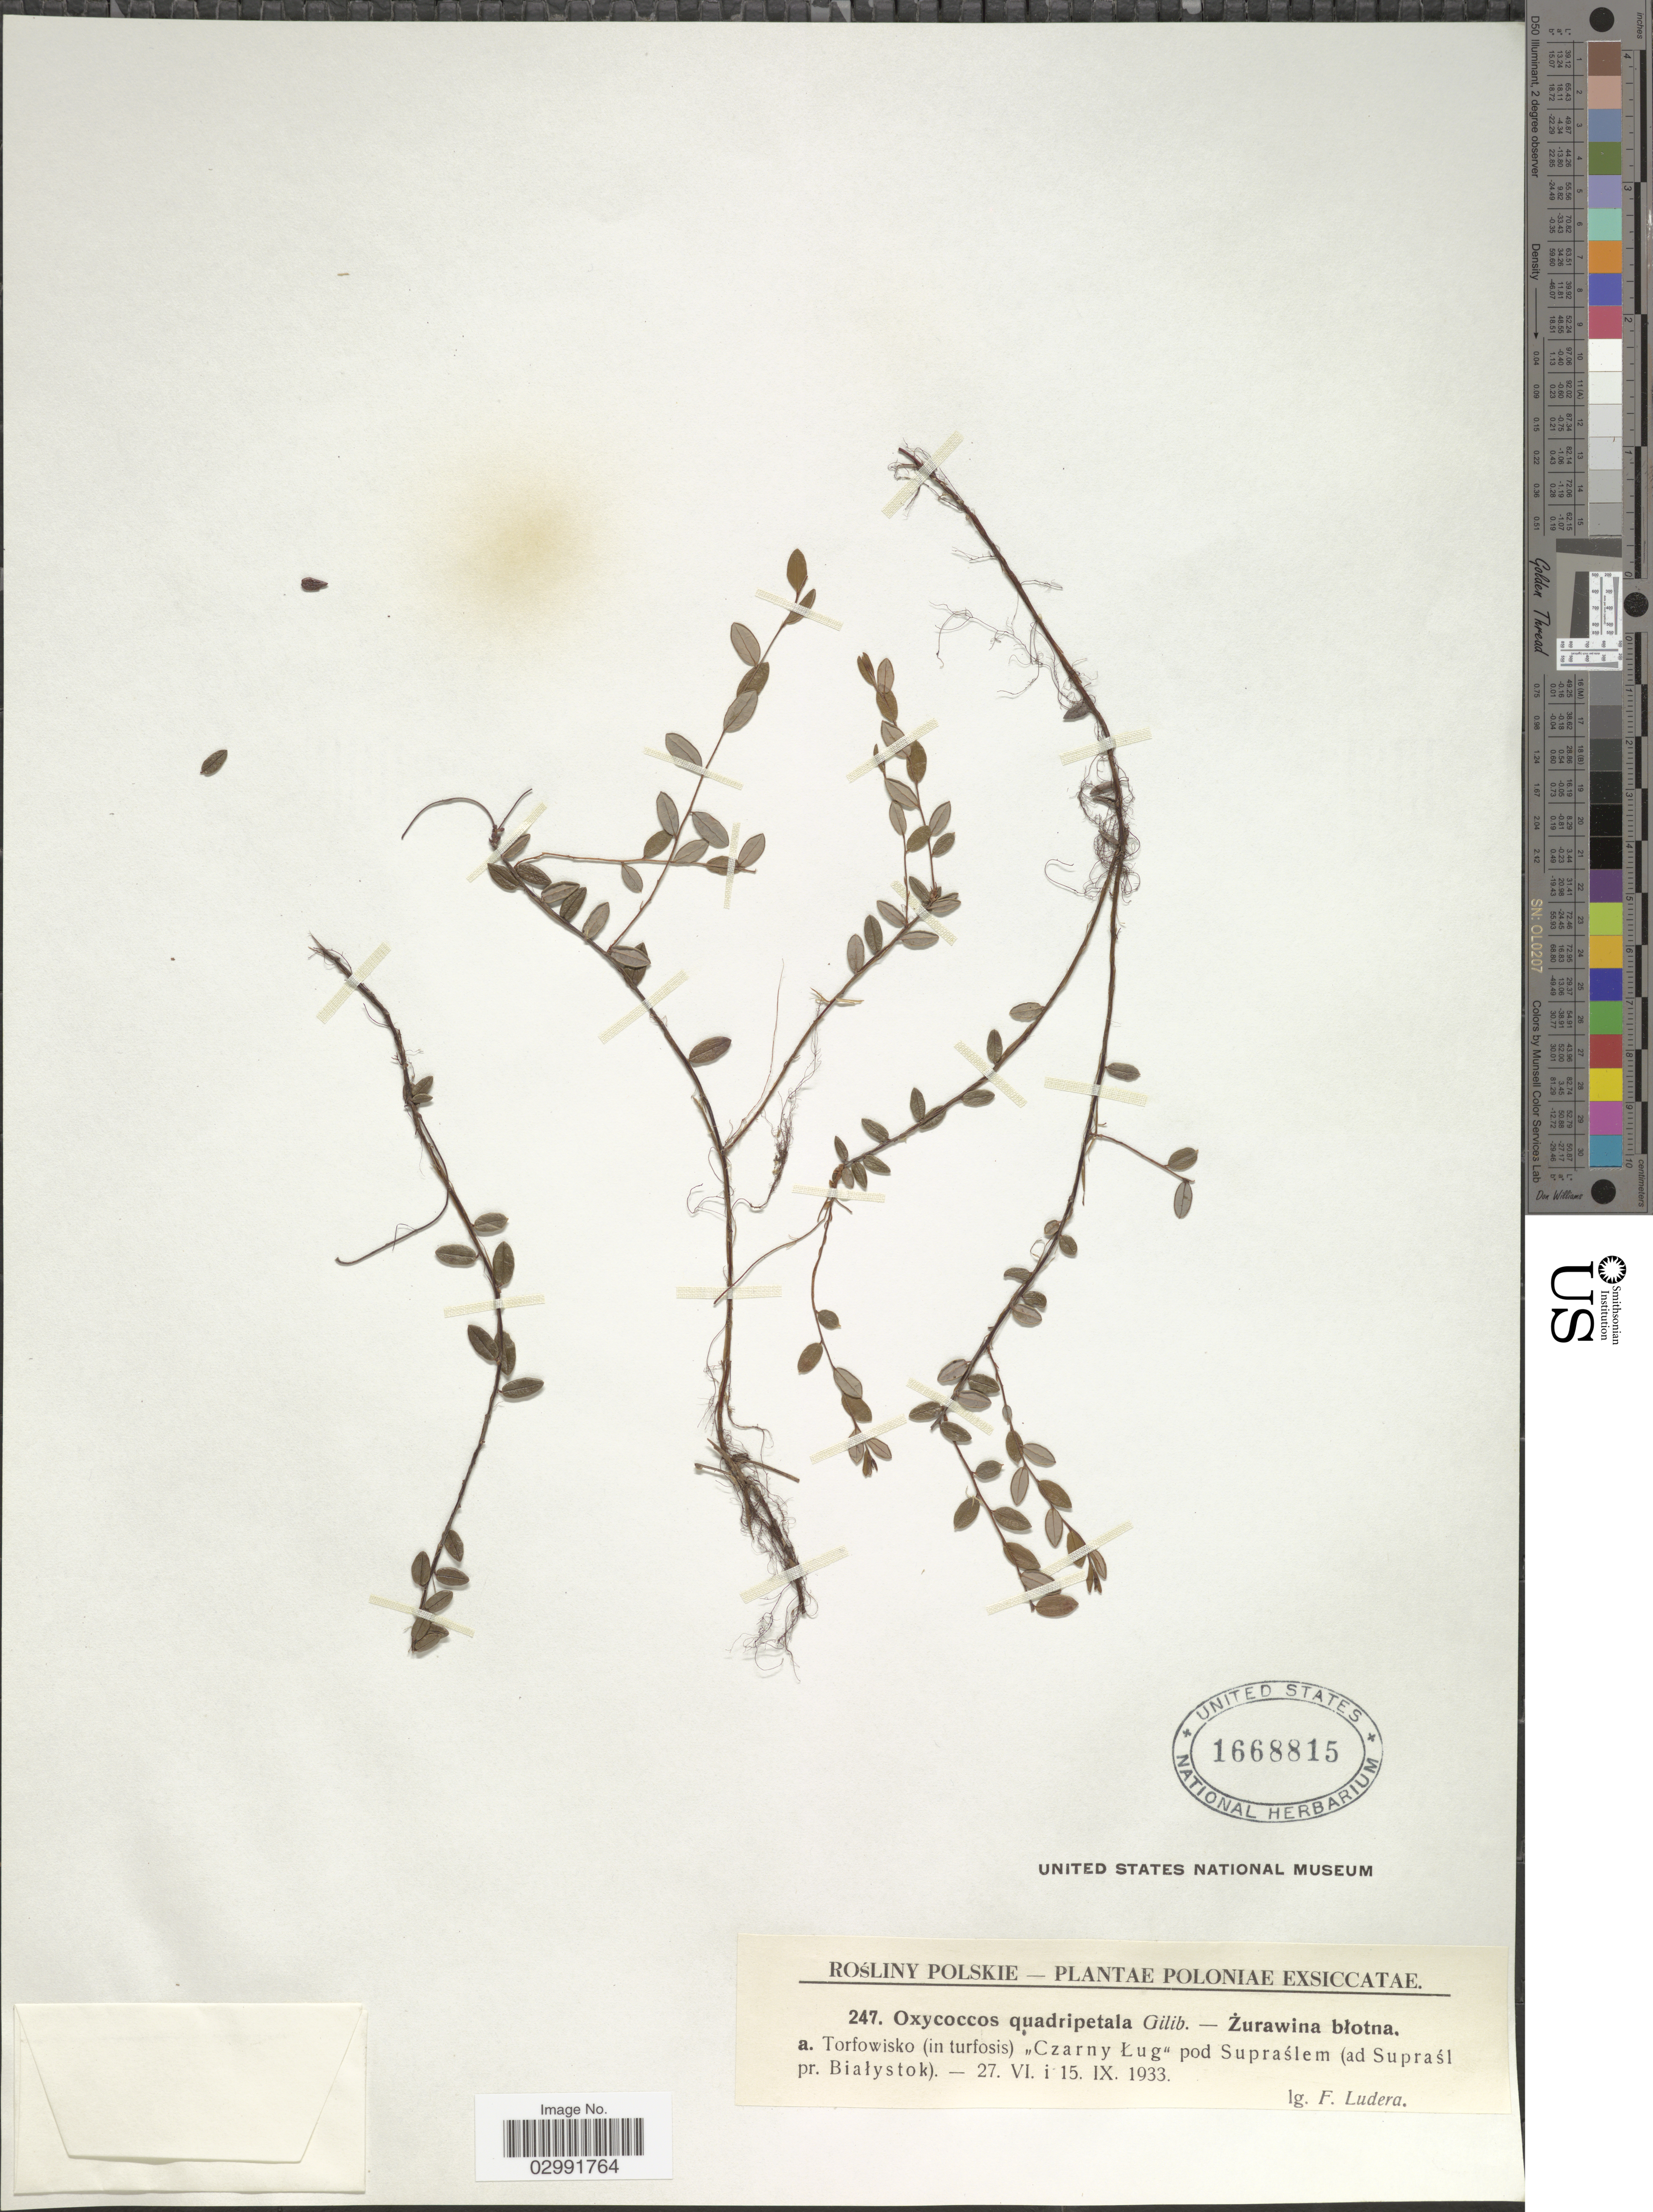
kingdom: Plantae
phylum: Tracheophyta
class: Magnoliopsida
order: Ericales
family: Ericaceae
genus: Vaccinium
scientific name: Vaccinium oxycoccos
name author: L.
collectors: F. Ludera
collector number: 247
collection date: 1933-06-27/1933-09-15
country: Poland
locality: Torfowisko (in turfosis) "Czarny Lug" pod Supraslem (ad Suprasl pr. Bialystok).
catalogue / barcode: US 1668815